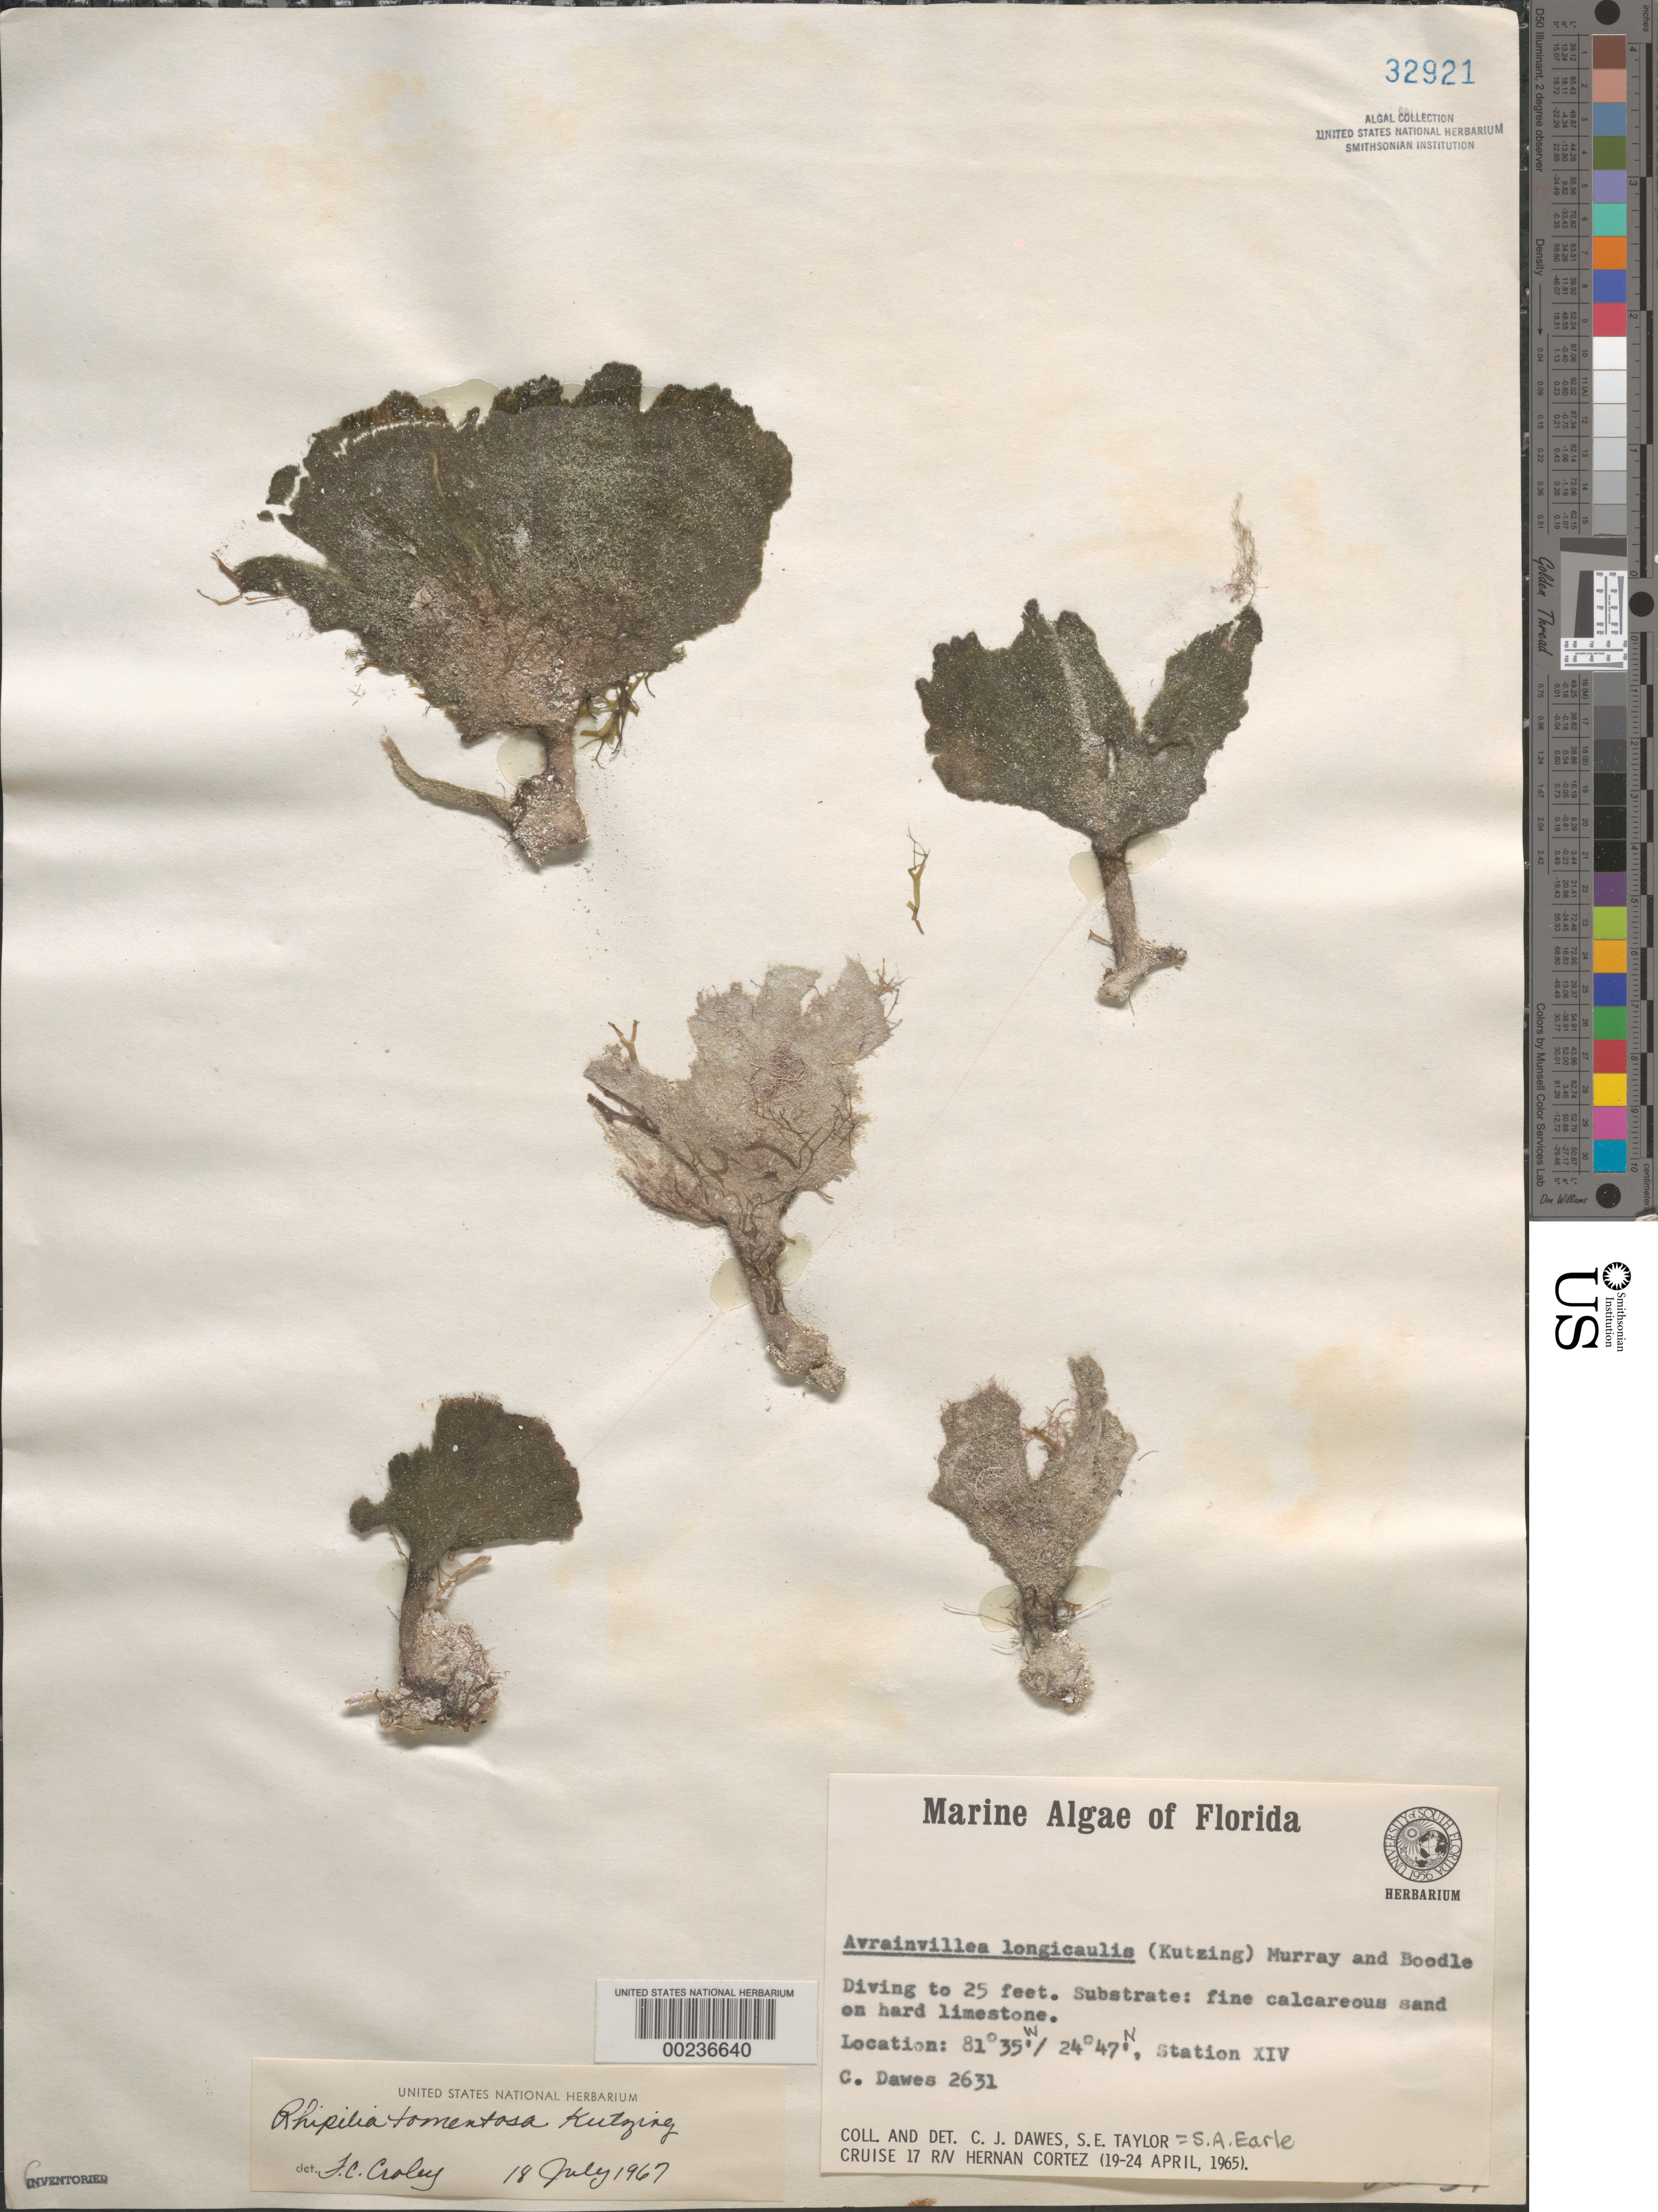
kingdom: Plantae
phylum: Chlorophyta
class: Ulvophyceae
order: Bryopsidales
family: Rhipiliaceae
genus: Rhipilia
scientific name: Rhipilia tomentosa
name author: Kütz.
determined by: Croley, F. C.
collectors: C. Dawes & S. A. Earle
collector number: Cjd 2631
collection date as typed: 19 Apr 1965 to 24 Apr 1965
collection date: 1965-04-19/1965-04-24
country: United States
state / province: Florida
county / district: Monroe County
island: Florida Keys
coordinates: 24 47' N, 81 35' W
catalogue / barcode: US 32921